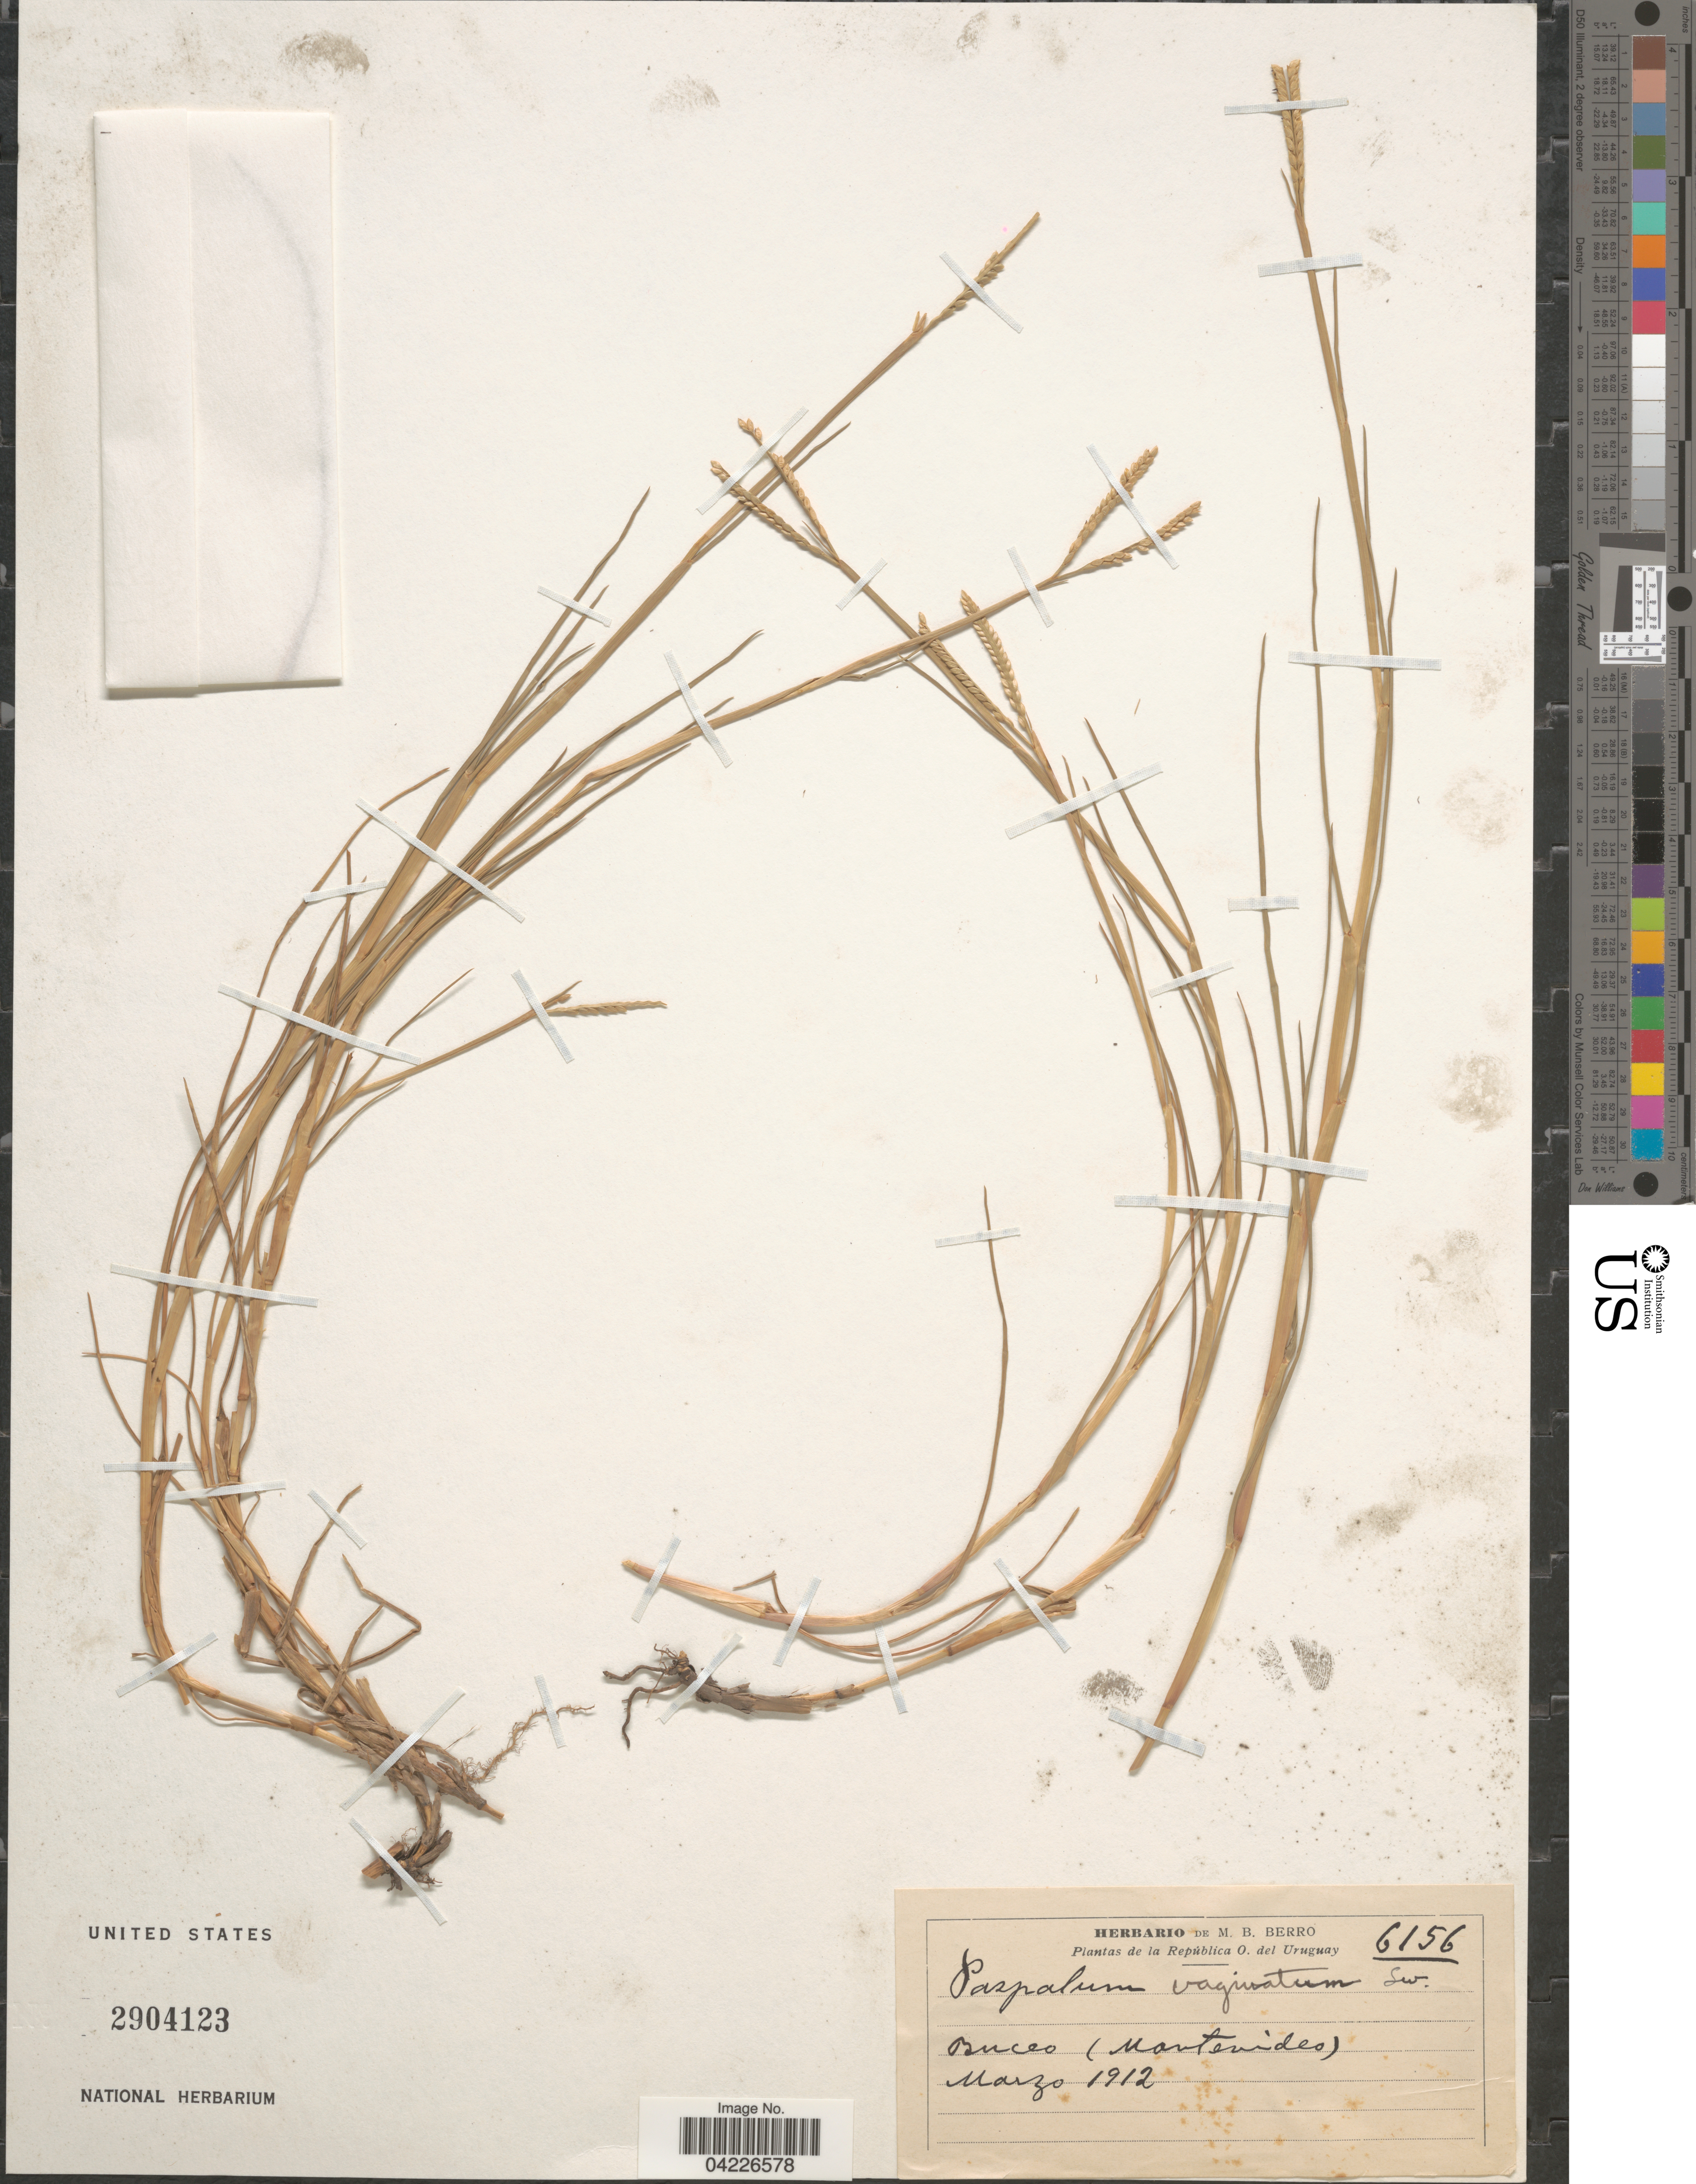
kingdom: Plantae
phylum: Tracheophyta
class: Liliopsida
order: Poales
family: Poaceae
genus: Paspalum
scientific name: Paspalum vaginatum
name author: Sw.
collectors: Ex herb. M. B. Berro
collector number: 6156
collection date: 1912-03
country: Uruguay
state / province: Montevideo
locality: República O. del Uruguay. Buceo.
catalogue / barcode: US 2904123